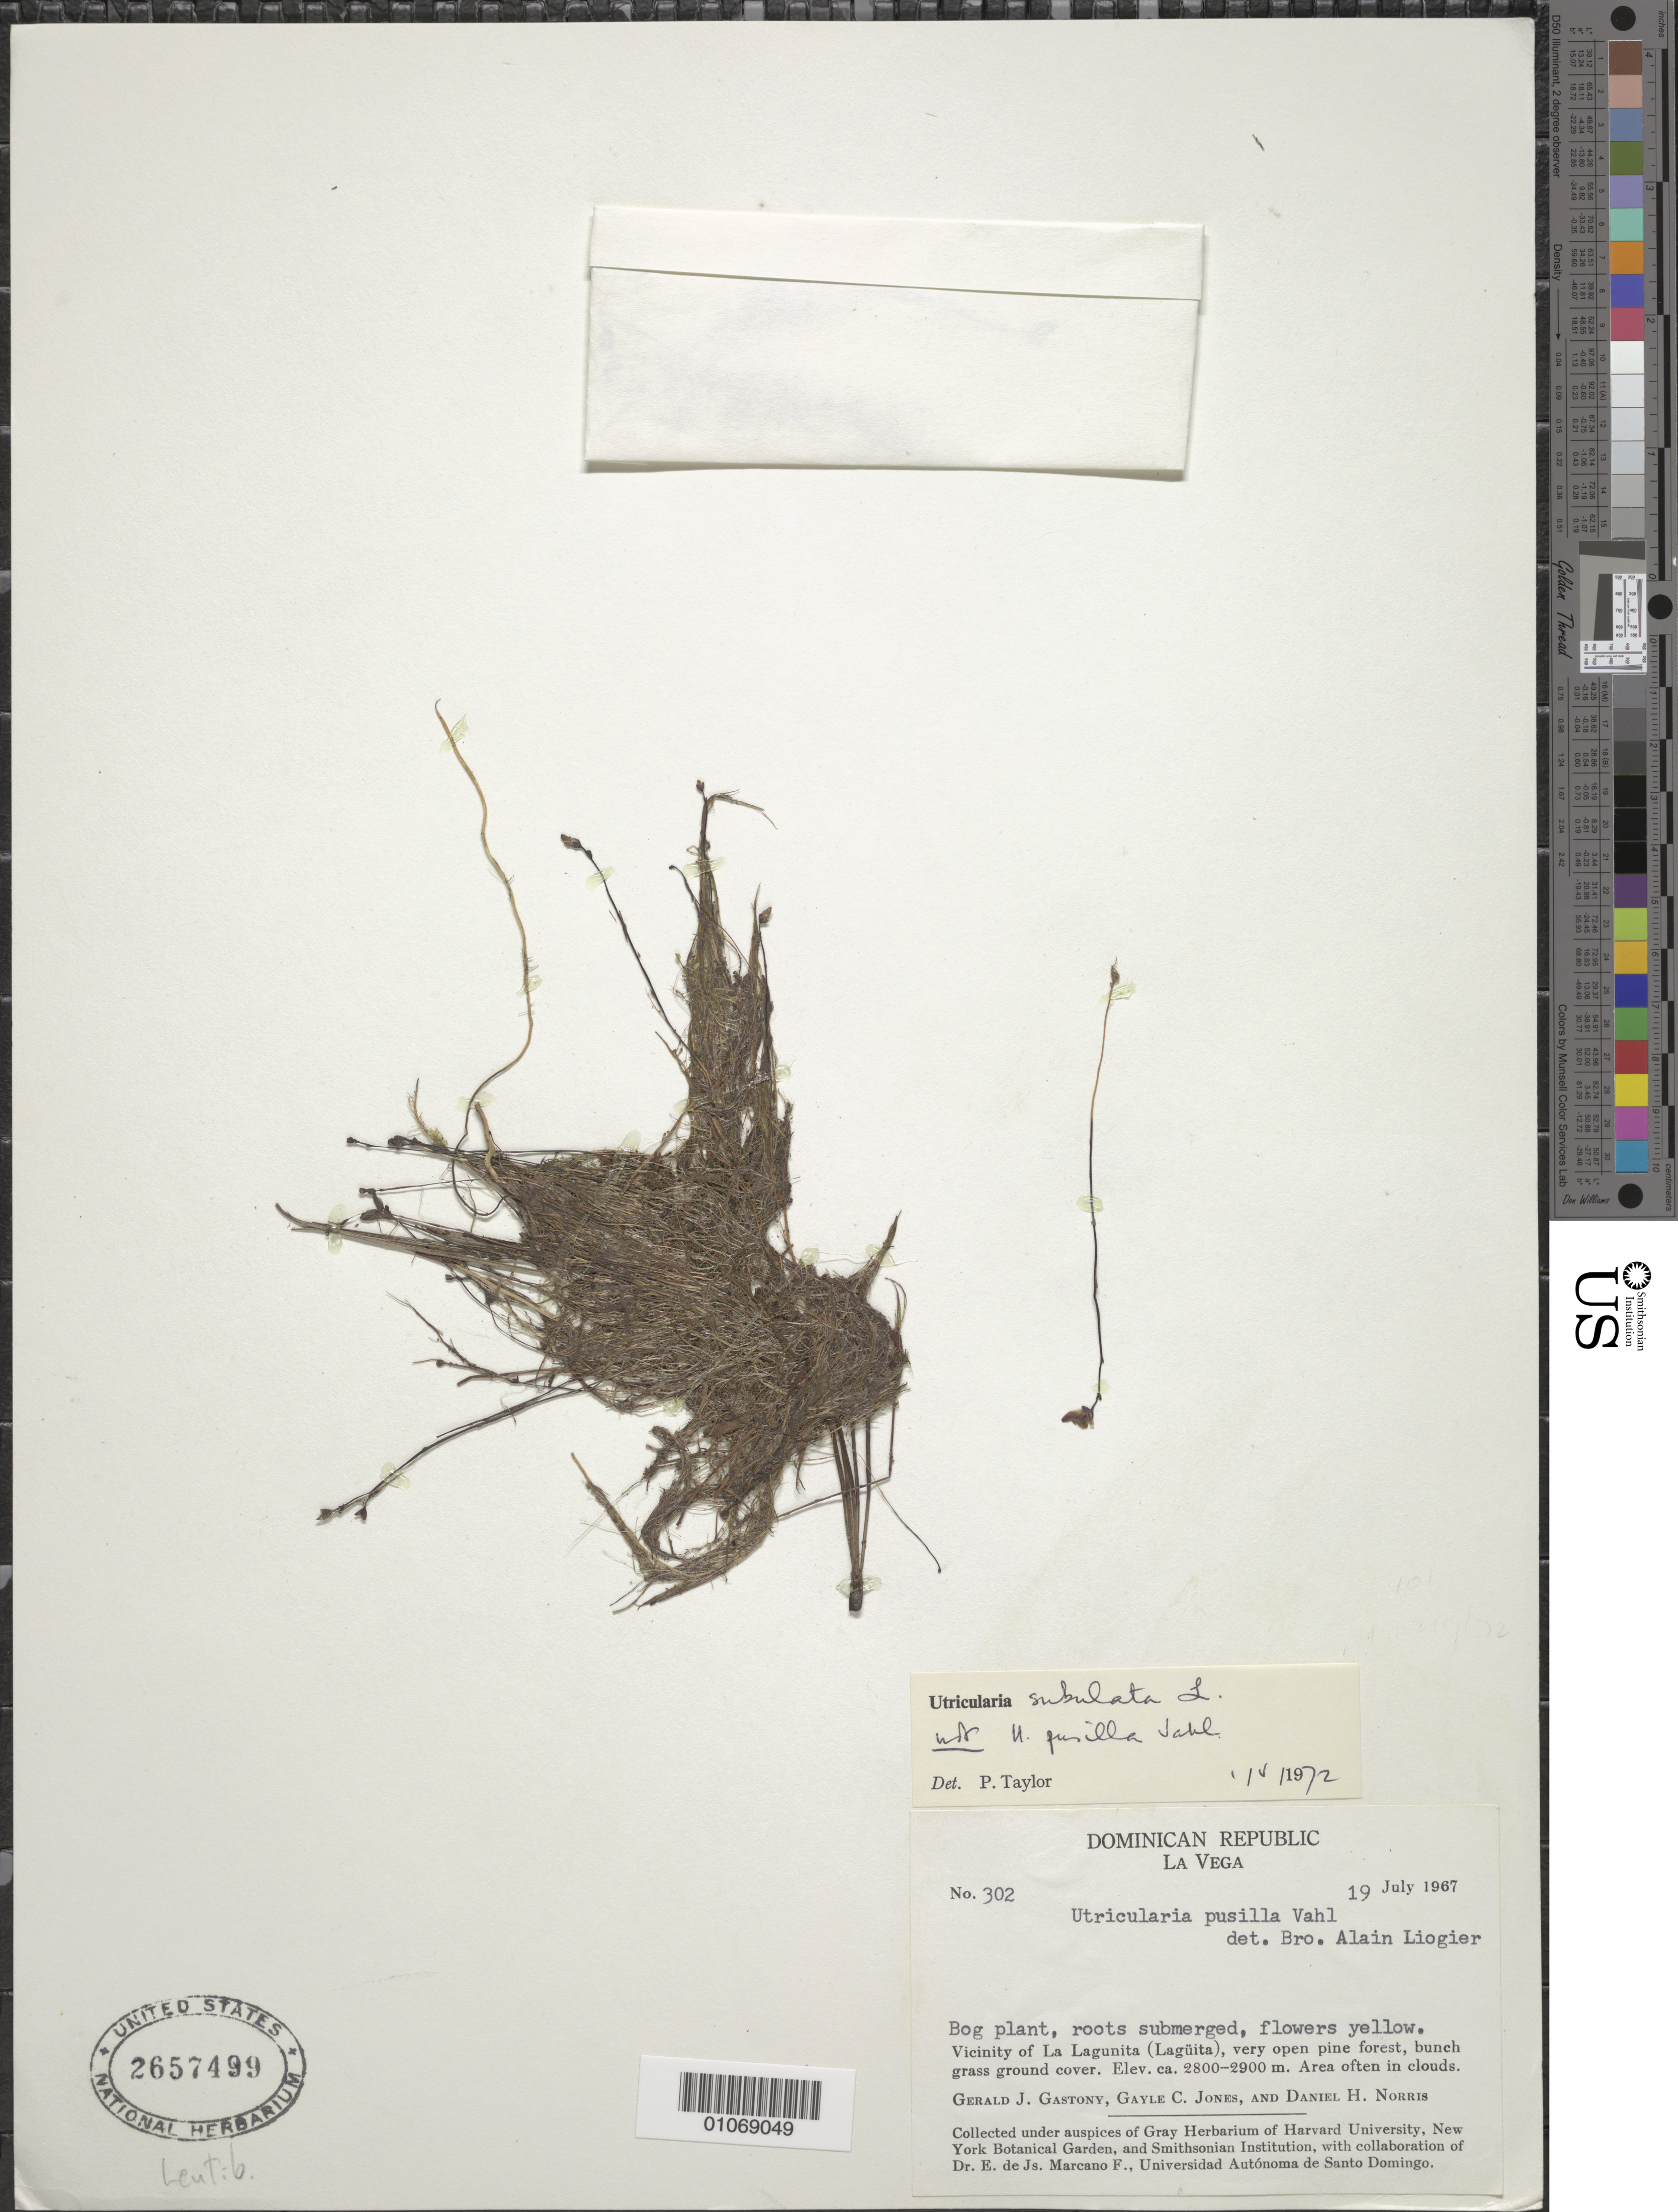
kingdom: Plantae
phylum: Tracheophyta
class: Magnoliopsida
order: Lamiales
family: Lentibulariaceae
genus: Utricularia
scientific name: Utricularia subulata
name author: L.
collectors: G. Gastony, G. C. Jones & D. H. Norris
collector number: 302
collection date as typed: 19 Jul 1967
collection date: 1967-07-19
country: Dominican Republic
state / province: La Vega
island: Hispaniola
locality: Bog plant, vicinity of La Lagunita (Laguita), very open pine forest, bunch grass ground cover. Area often in clouds.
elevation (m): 2800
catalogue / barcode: US 2657499